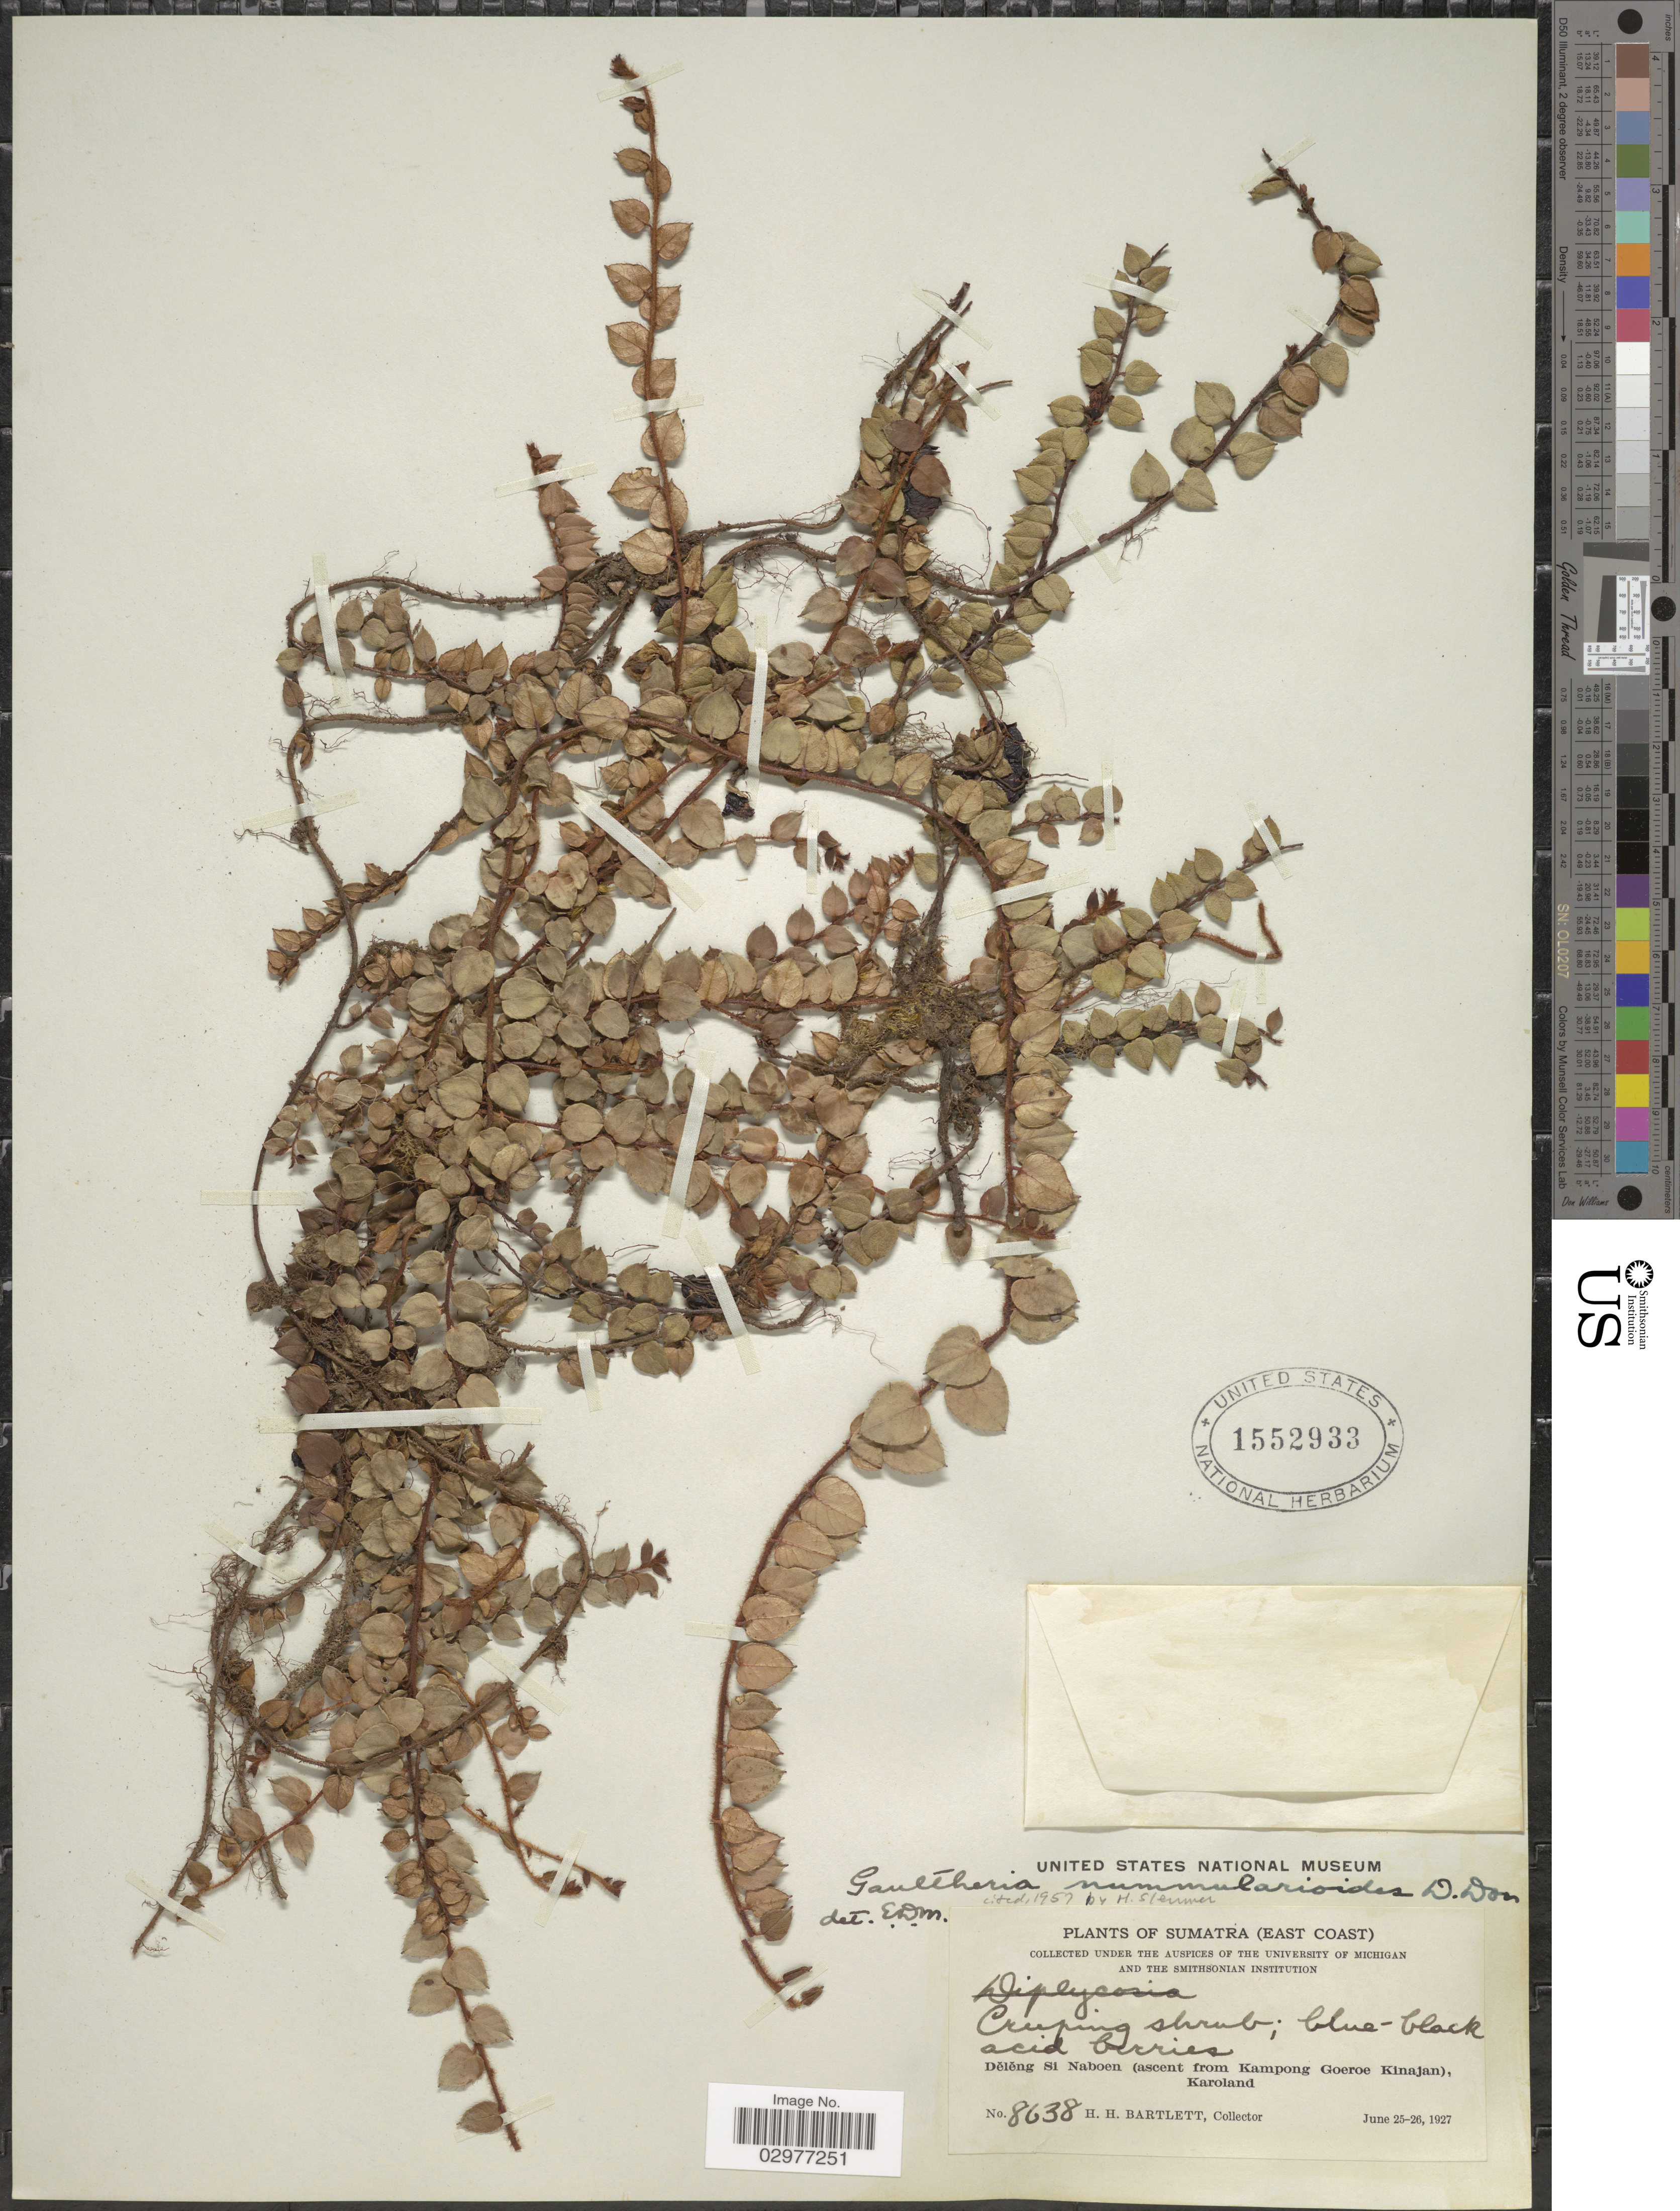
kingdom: Plantae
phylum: Tracheophyta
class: Magnoliopsida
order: Ericales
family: Ericaceae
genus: Gaultheria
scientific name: Gaultheria nummularioides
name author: G. Don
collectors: H. H. Bartlett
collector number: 8638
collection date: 1927-06-25/1927-06-26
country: Indonesia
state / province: Sumatra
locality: (East Coast). Dělěng Si Naboen (ascent from Kampong Goeroe Kihajan), Karoland.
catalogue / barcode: US 1552933